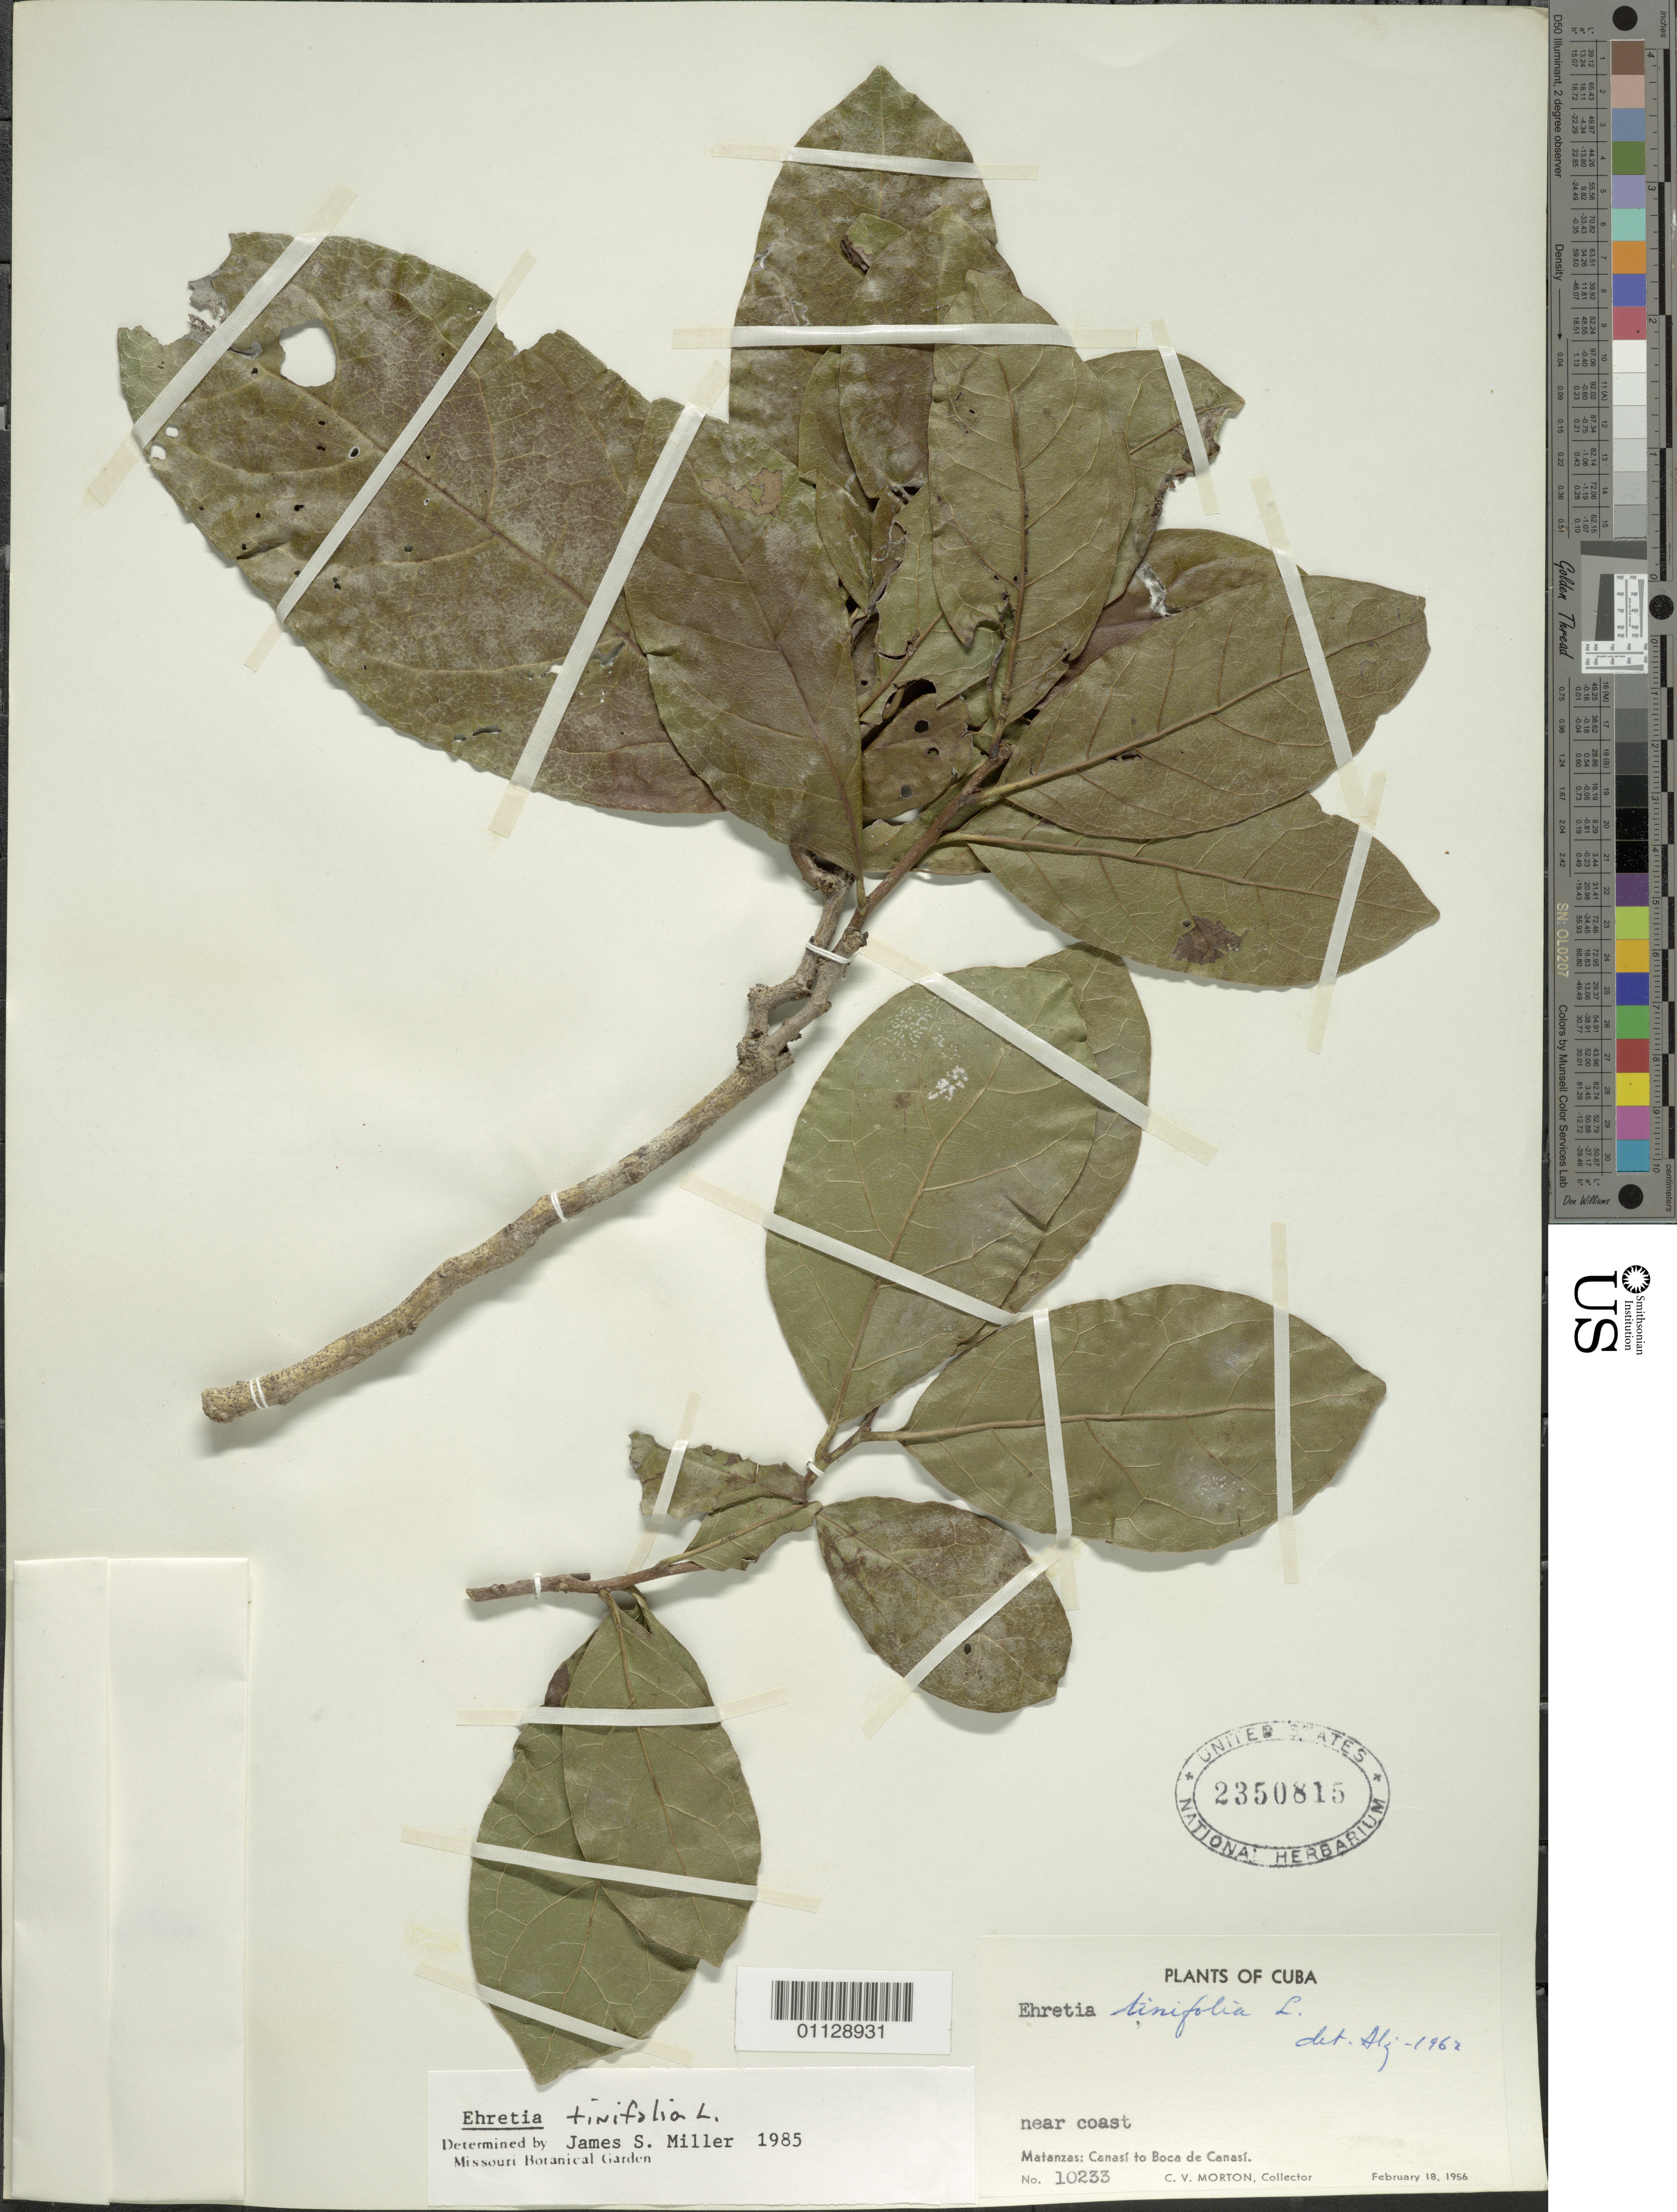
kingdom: Plantae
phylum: Tracheophyta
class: Magnoliopsida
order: Boraginales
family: Ehretiaceae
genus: Ehretia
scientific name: Ehretia tinifolia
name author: L.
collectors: C. V. Morton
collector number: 10233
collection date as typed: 18 Feb 1956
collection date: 1956-02-18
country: Cuba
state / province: Matanzas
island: Cuba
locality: Near coast, Matanzas: Canasi to Boca de Canasi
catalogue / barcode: US 2350815